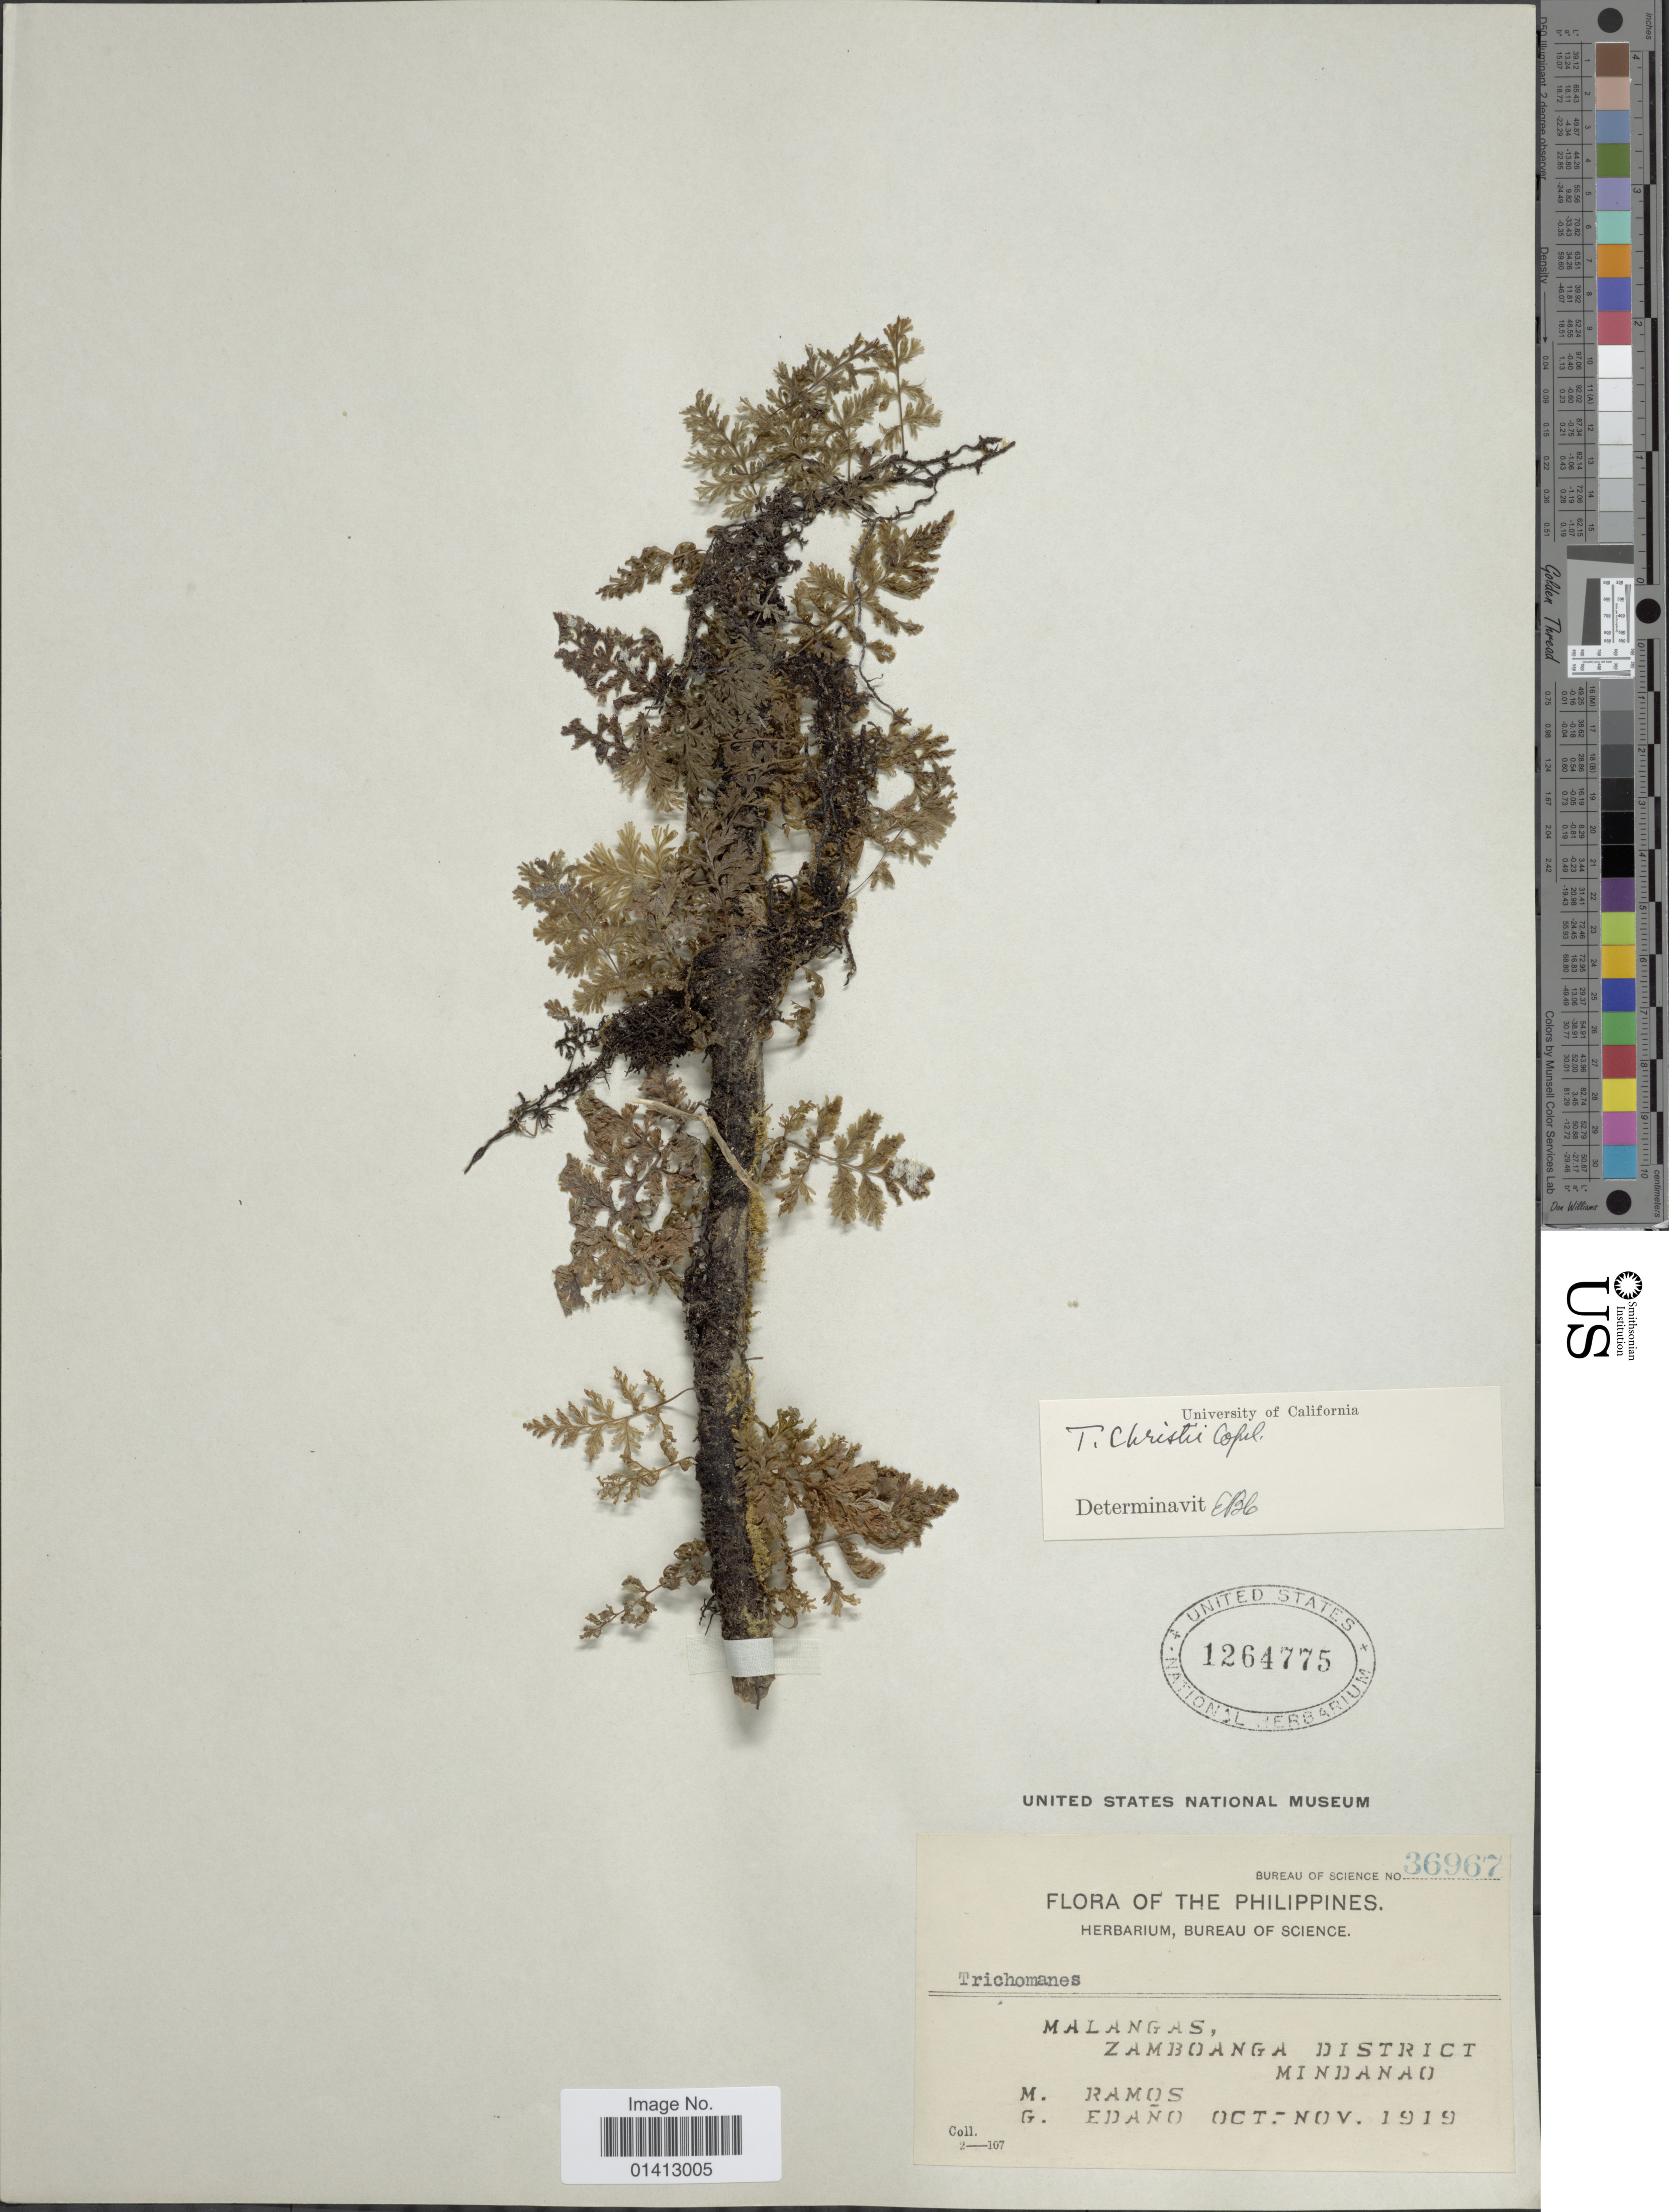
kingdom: Plantae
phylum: Tracheophyta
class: Polypodiopsida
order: Hymenophyllales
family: Hymenophyllaceae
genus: Crepidomanes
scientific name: Crepidomanes christii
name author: (Copel.) Copel.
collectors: M. Ramos & G. Edaño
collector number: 36967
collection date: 1919-10/1919-11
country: Philippines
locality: Malangas, Zamboanga District, Mindanao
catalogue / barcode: US 1264775